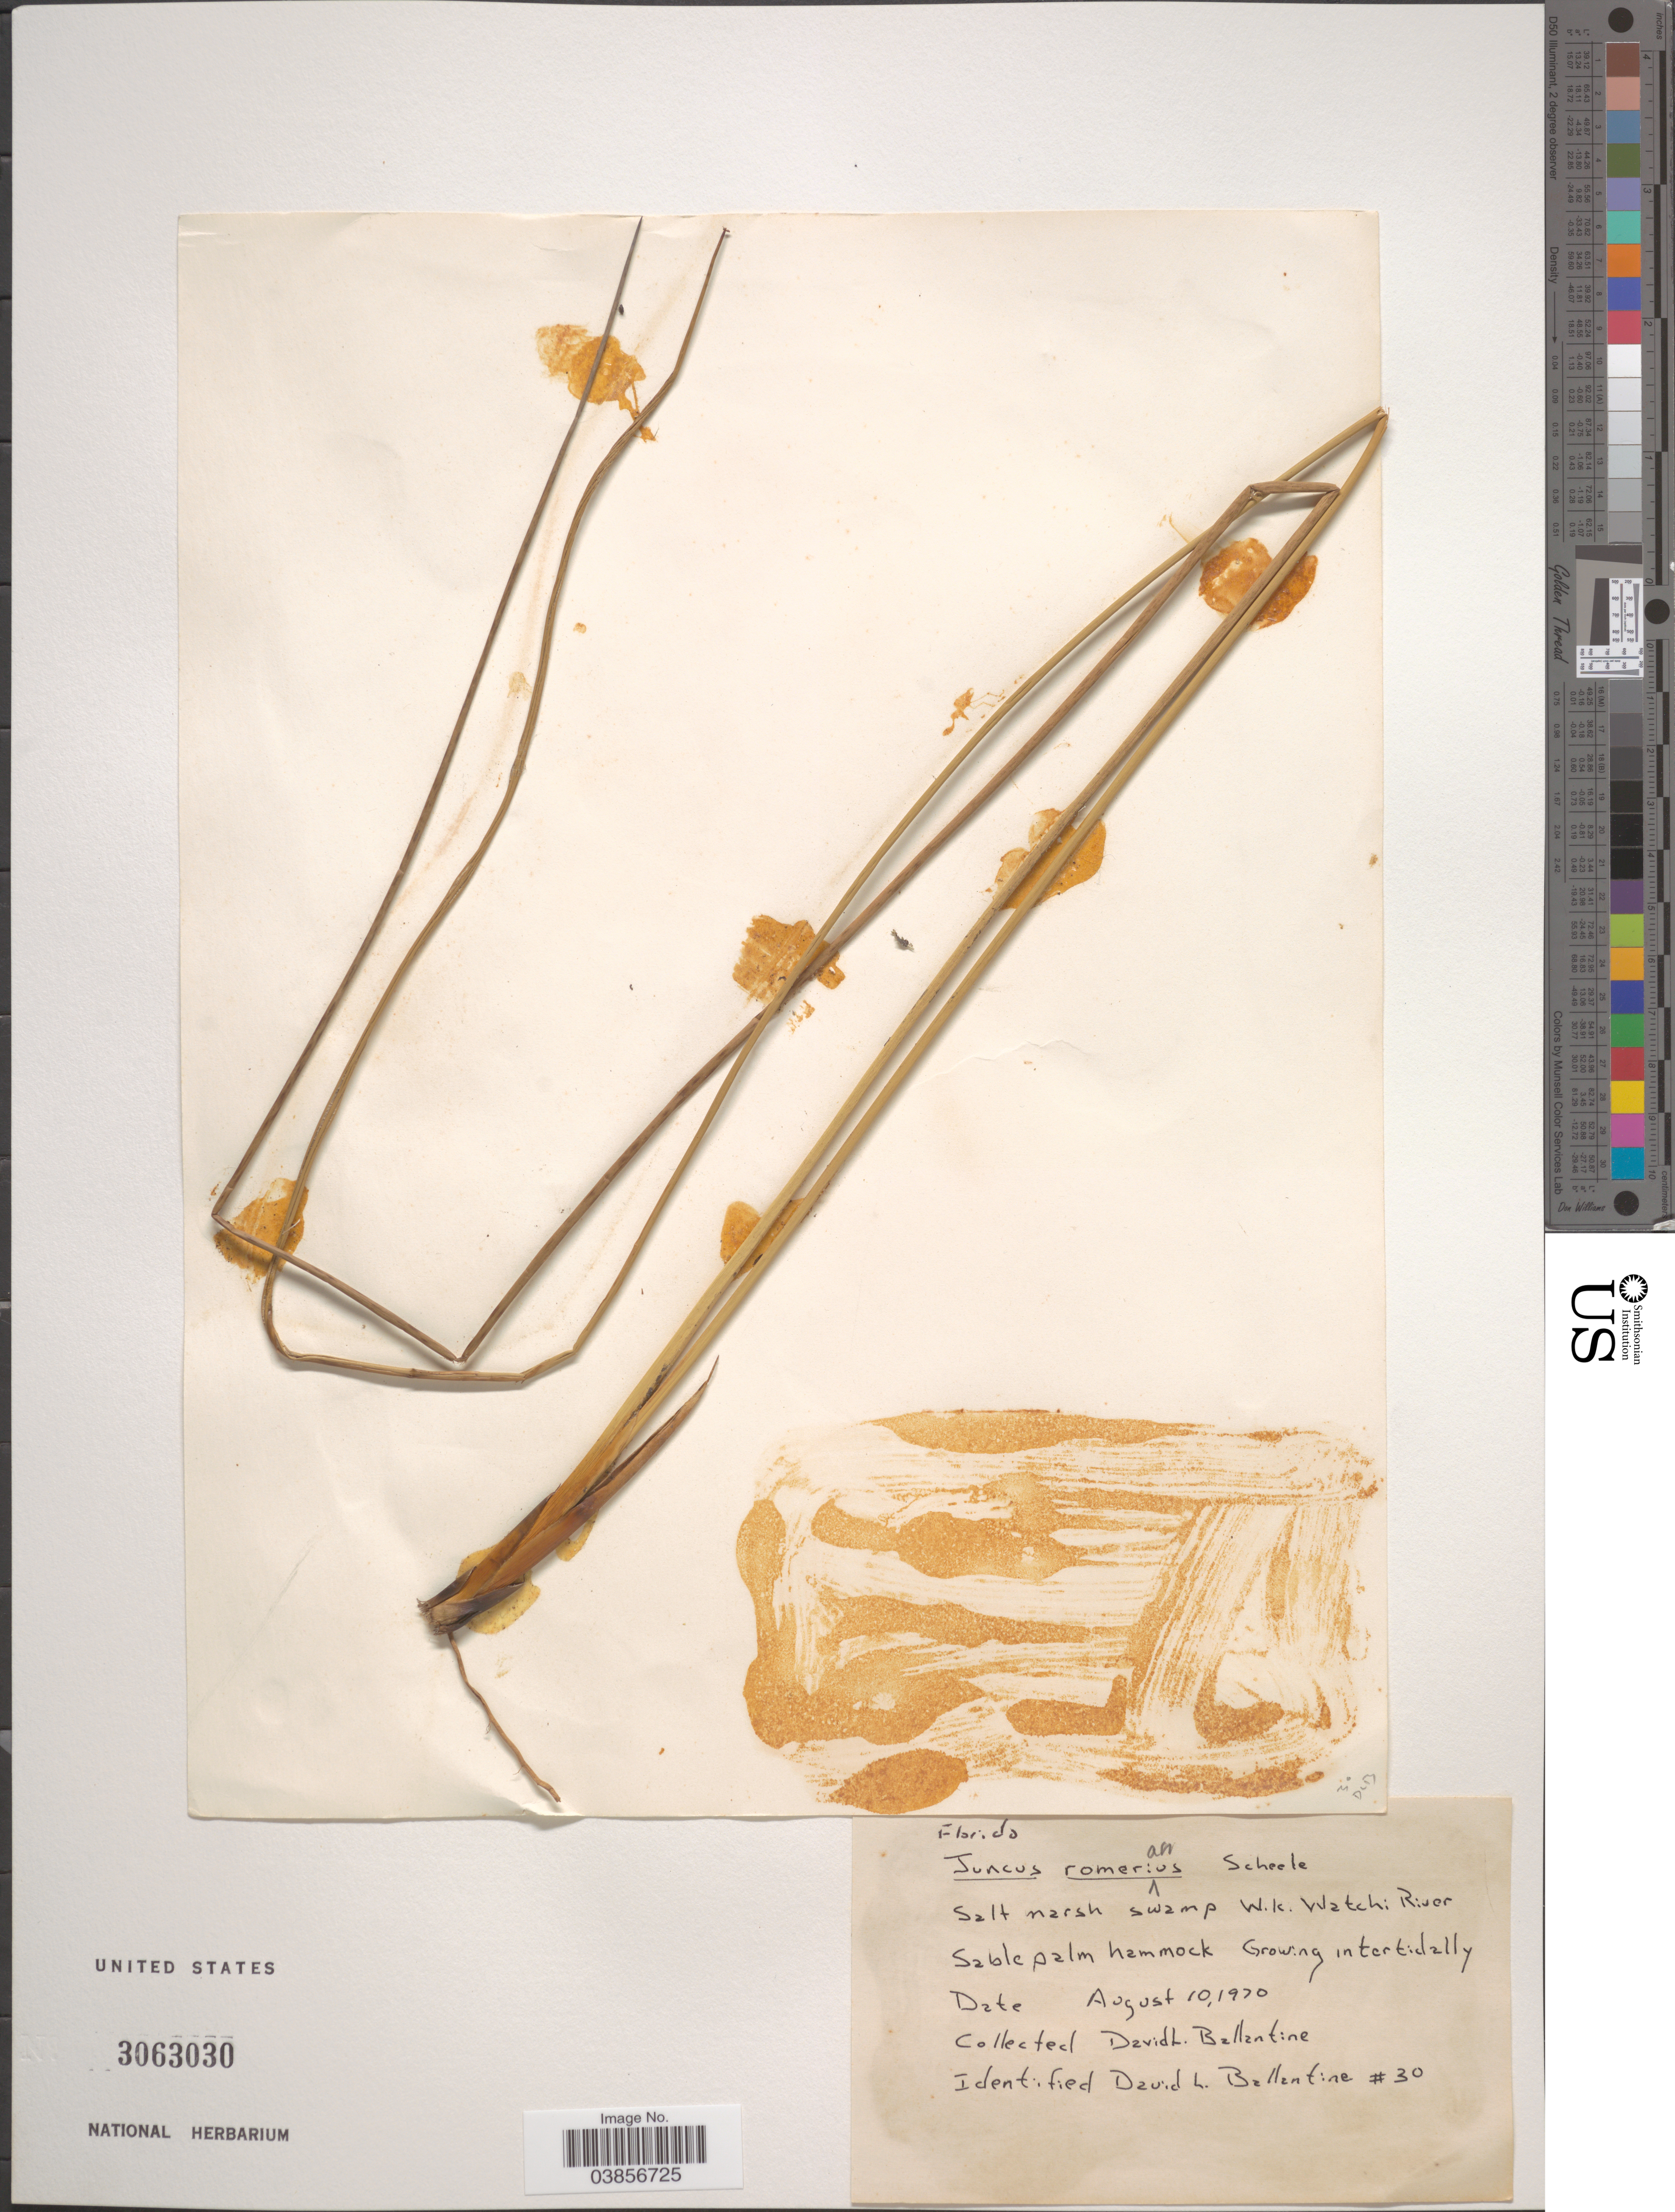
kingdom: Plantae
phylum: Tracheophyta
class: Liliopsida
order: Poales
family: Juncaceae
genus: Juncus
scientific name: Juncus roemerianus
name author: Scheele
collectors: D.L. Ballantine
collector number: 30?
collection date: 1970-08-10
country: United States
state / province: Florida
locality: W. K. Watchi River.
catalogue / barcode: US 3063030